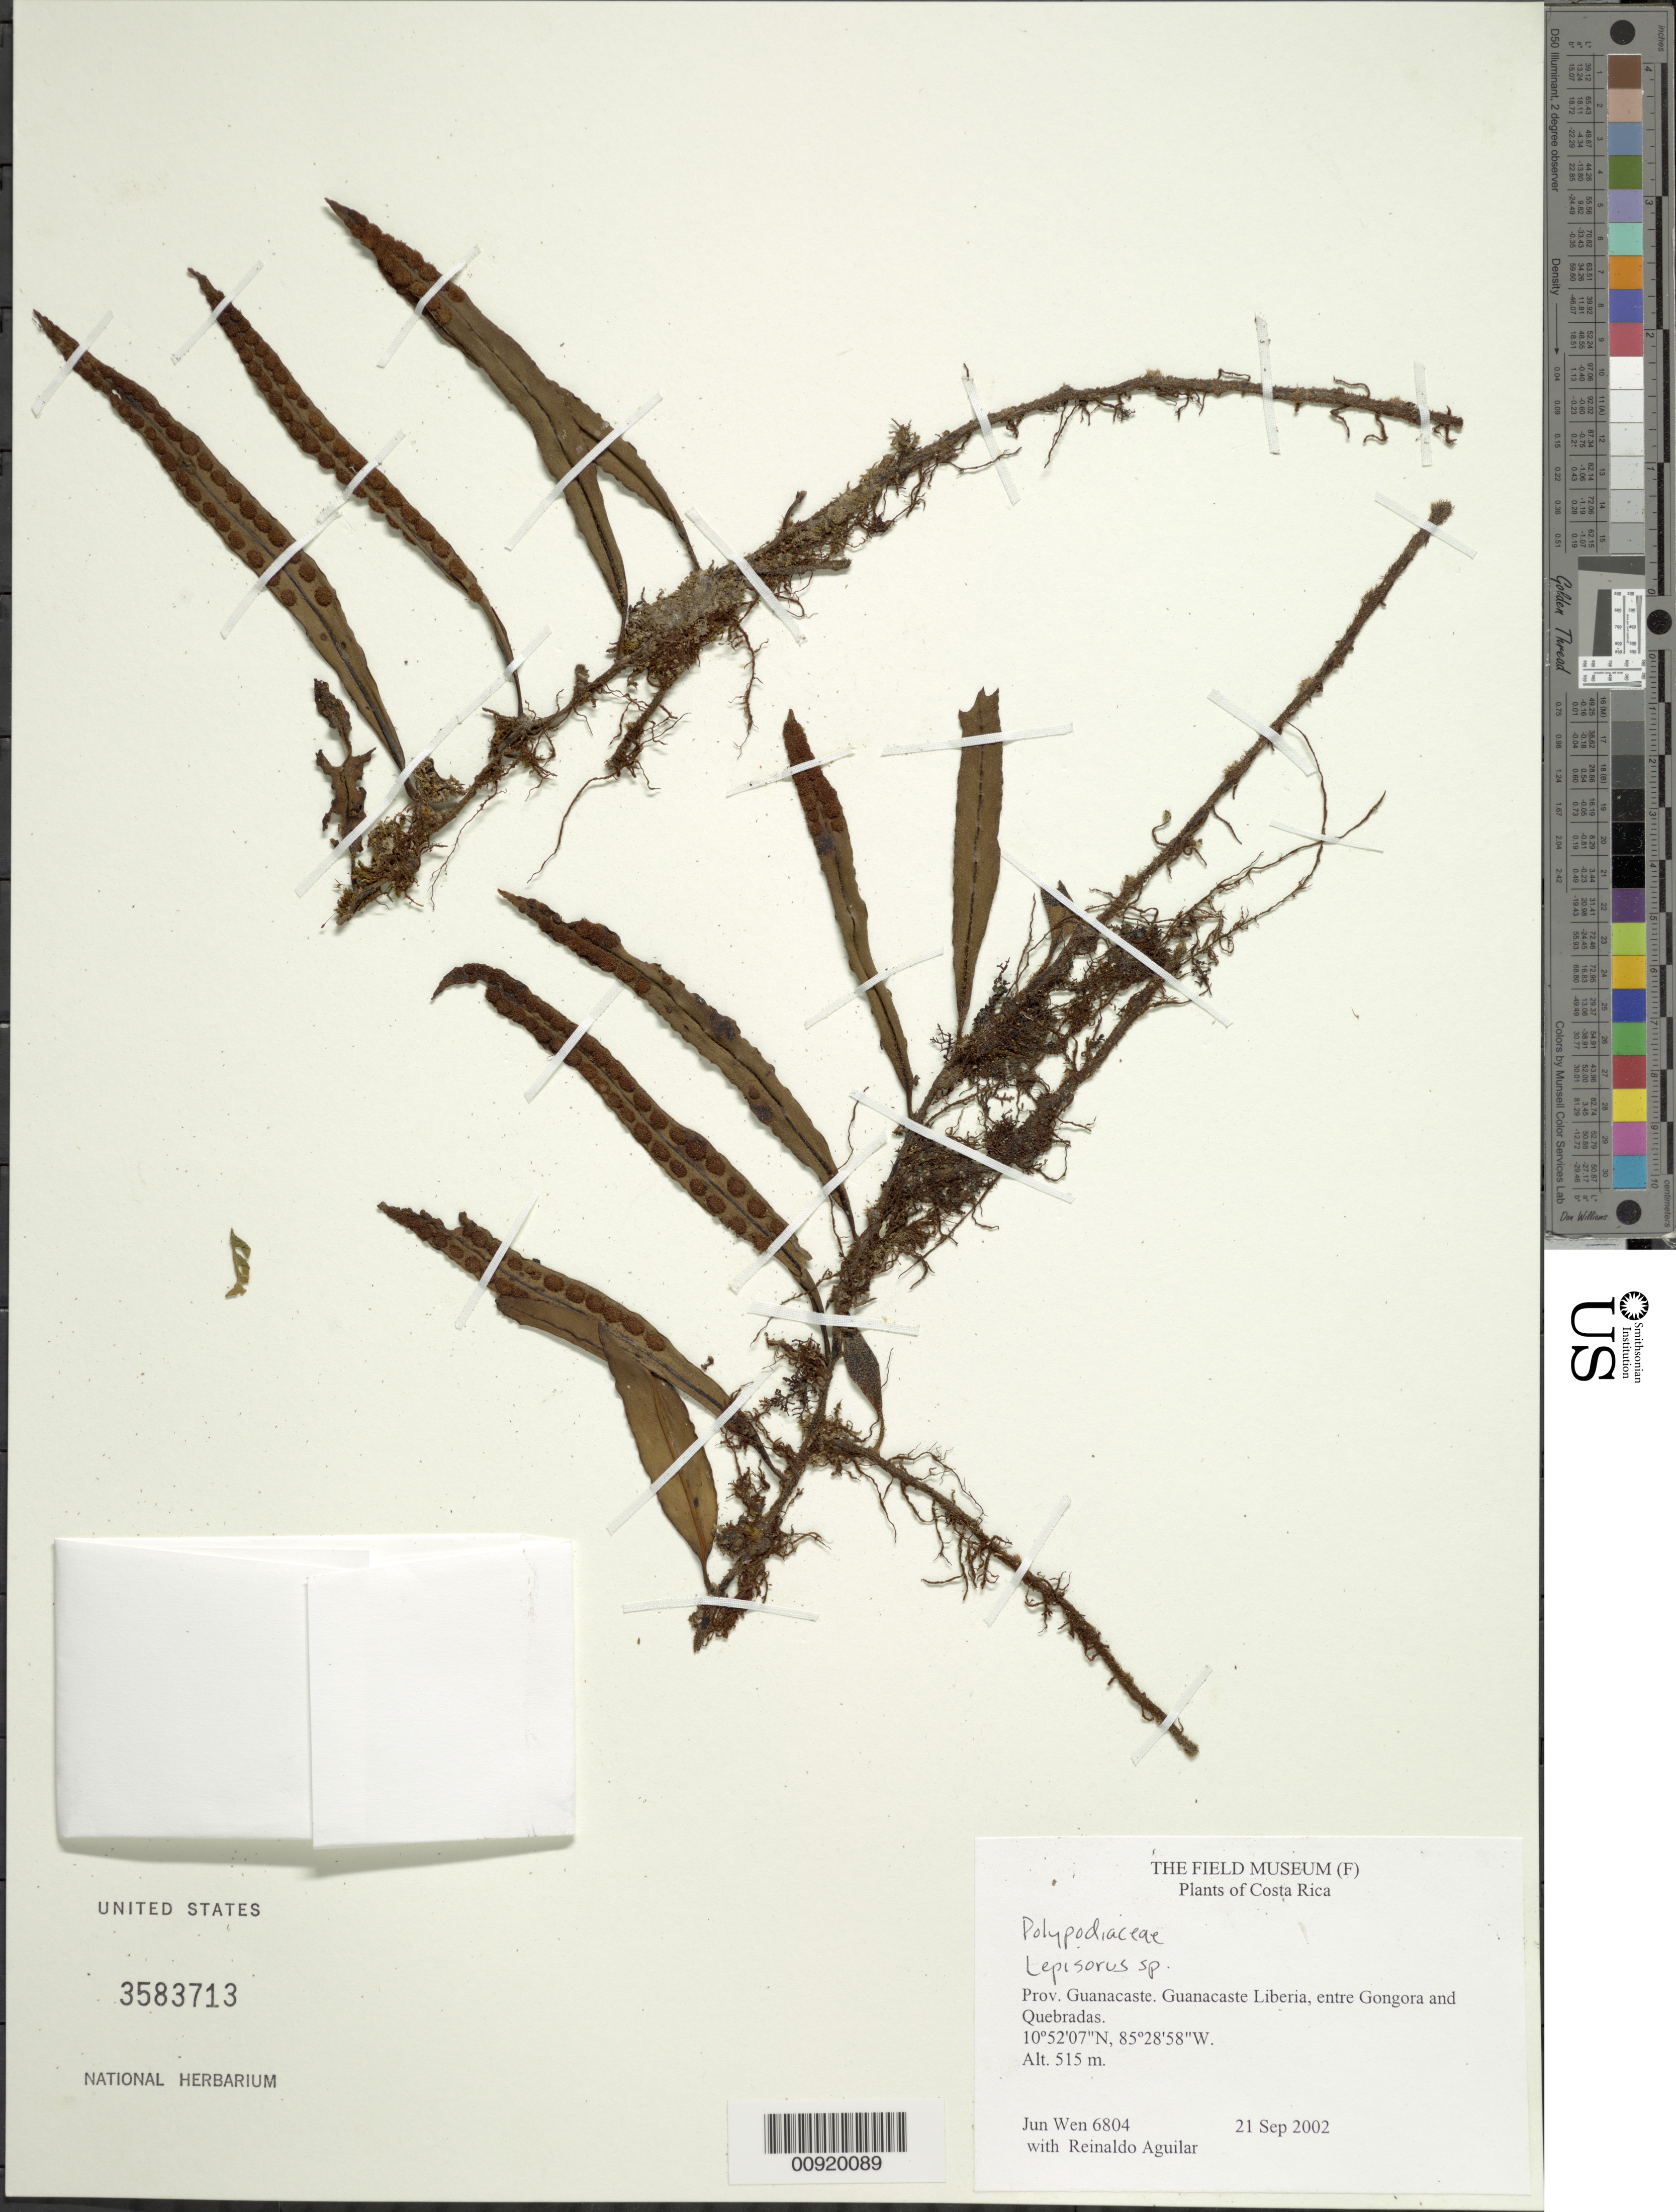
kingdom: Plantae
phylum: Tracheophyta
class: Polypodiopsida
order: Polypodiales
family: Polypodiaceae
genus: Lepisorus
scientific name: Lepisorus sp.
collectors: J. Wen & R. Aguilar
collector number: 6804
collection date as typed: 21 Sep 2002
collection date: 2002-09-21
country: Costa Rica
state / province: Guanacaste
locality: Guanacaste Liberia, entre Gongora and Quebradas.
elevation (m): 515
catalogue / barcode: US 3583713